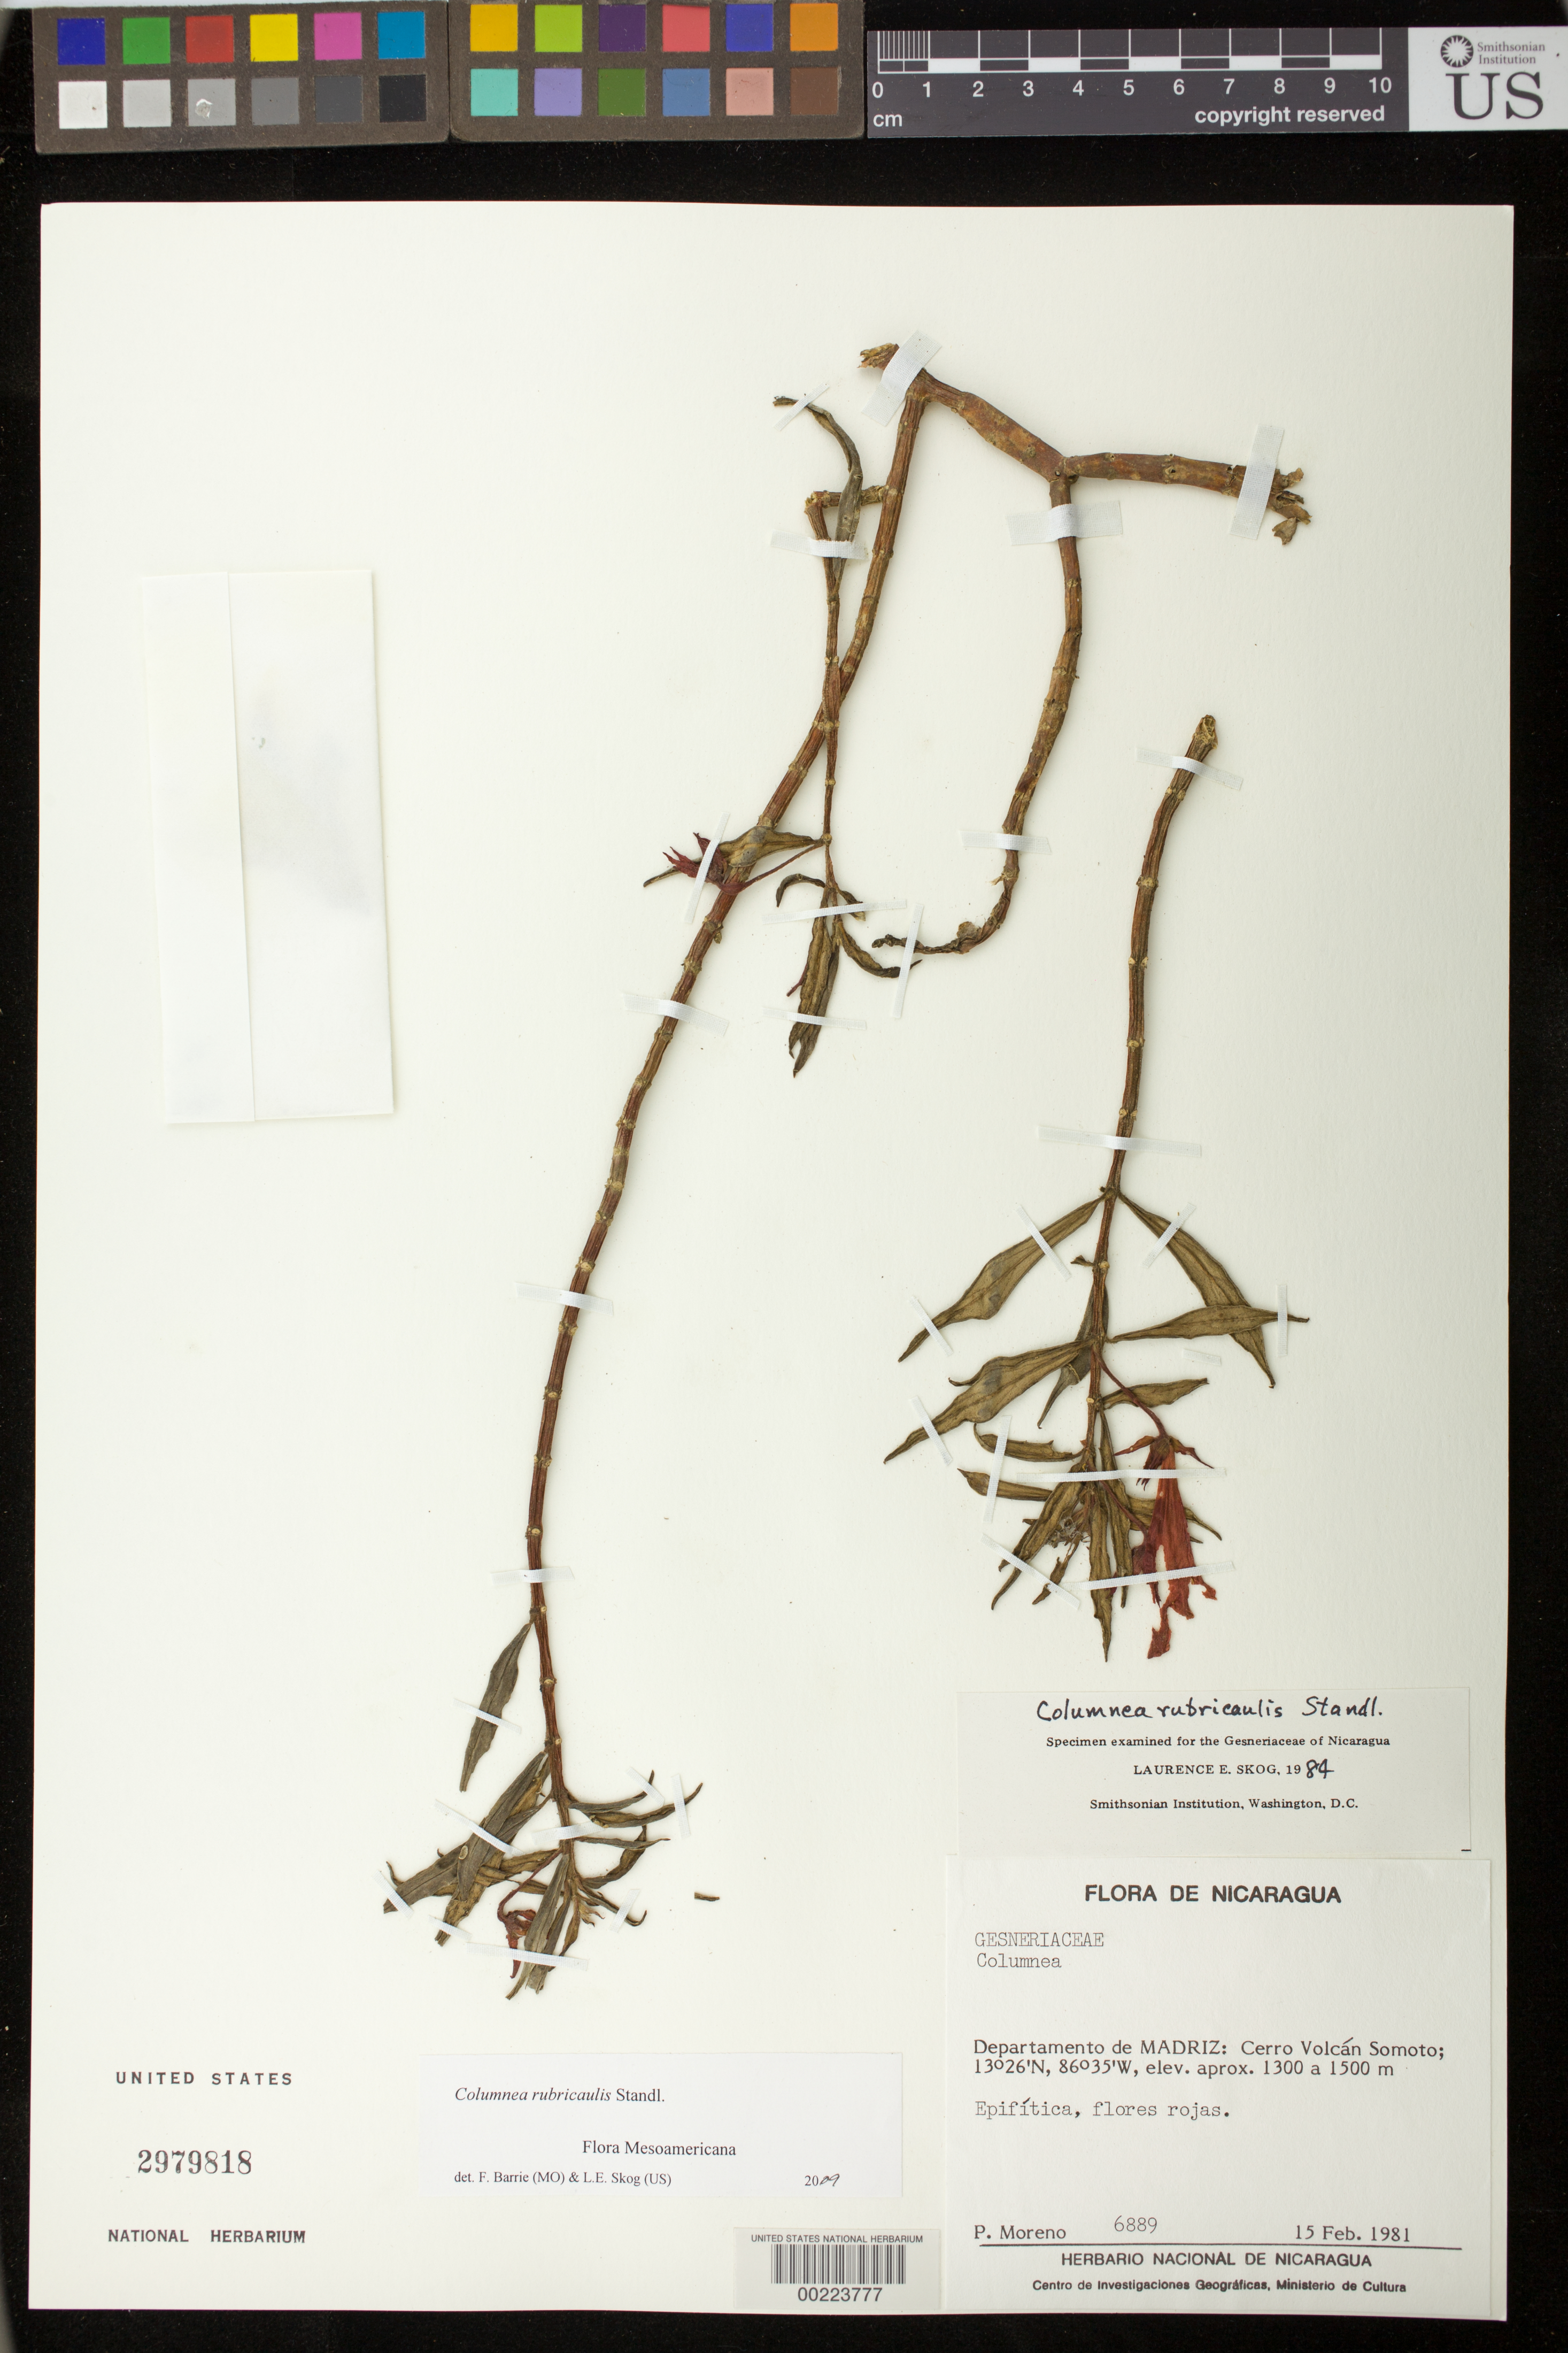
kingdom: Plantae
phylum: Tracheophyta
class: Magnoliopsida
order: Lamiales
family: Gesneriaceae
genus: Columnea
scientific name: Columnea rubricaulis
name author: Standl.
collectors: P. Moreno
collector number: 6889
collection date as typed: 15 Feb 1981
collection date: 1981-02-15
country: Nicaragua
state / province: Madriz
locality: Cerro Volcan Somoto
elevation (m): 1300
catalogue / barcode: US 2979818